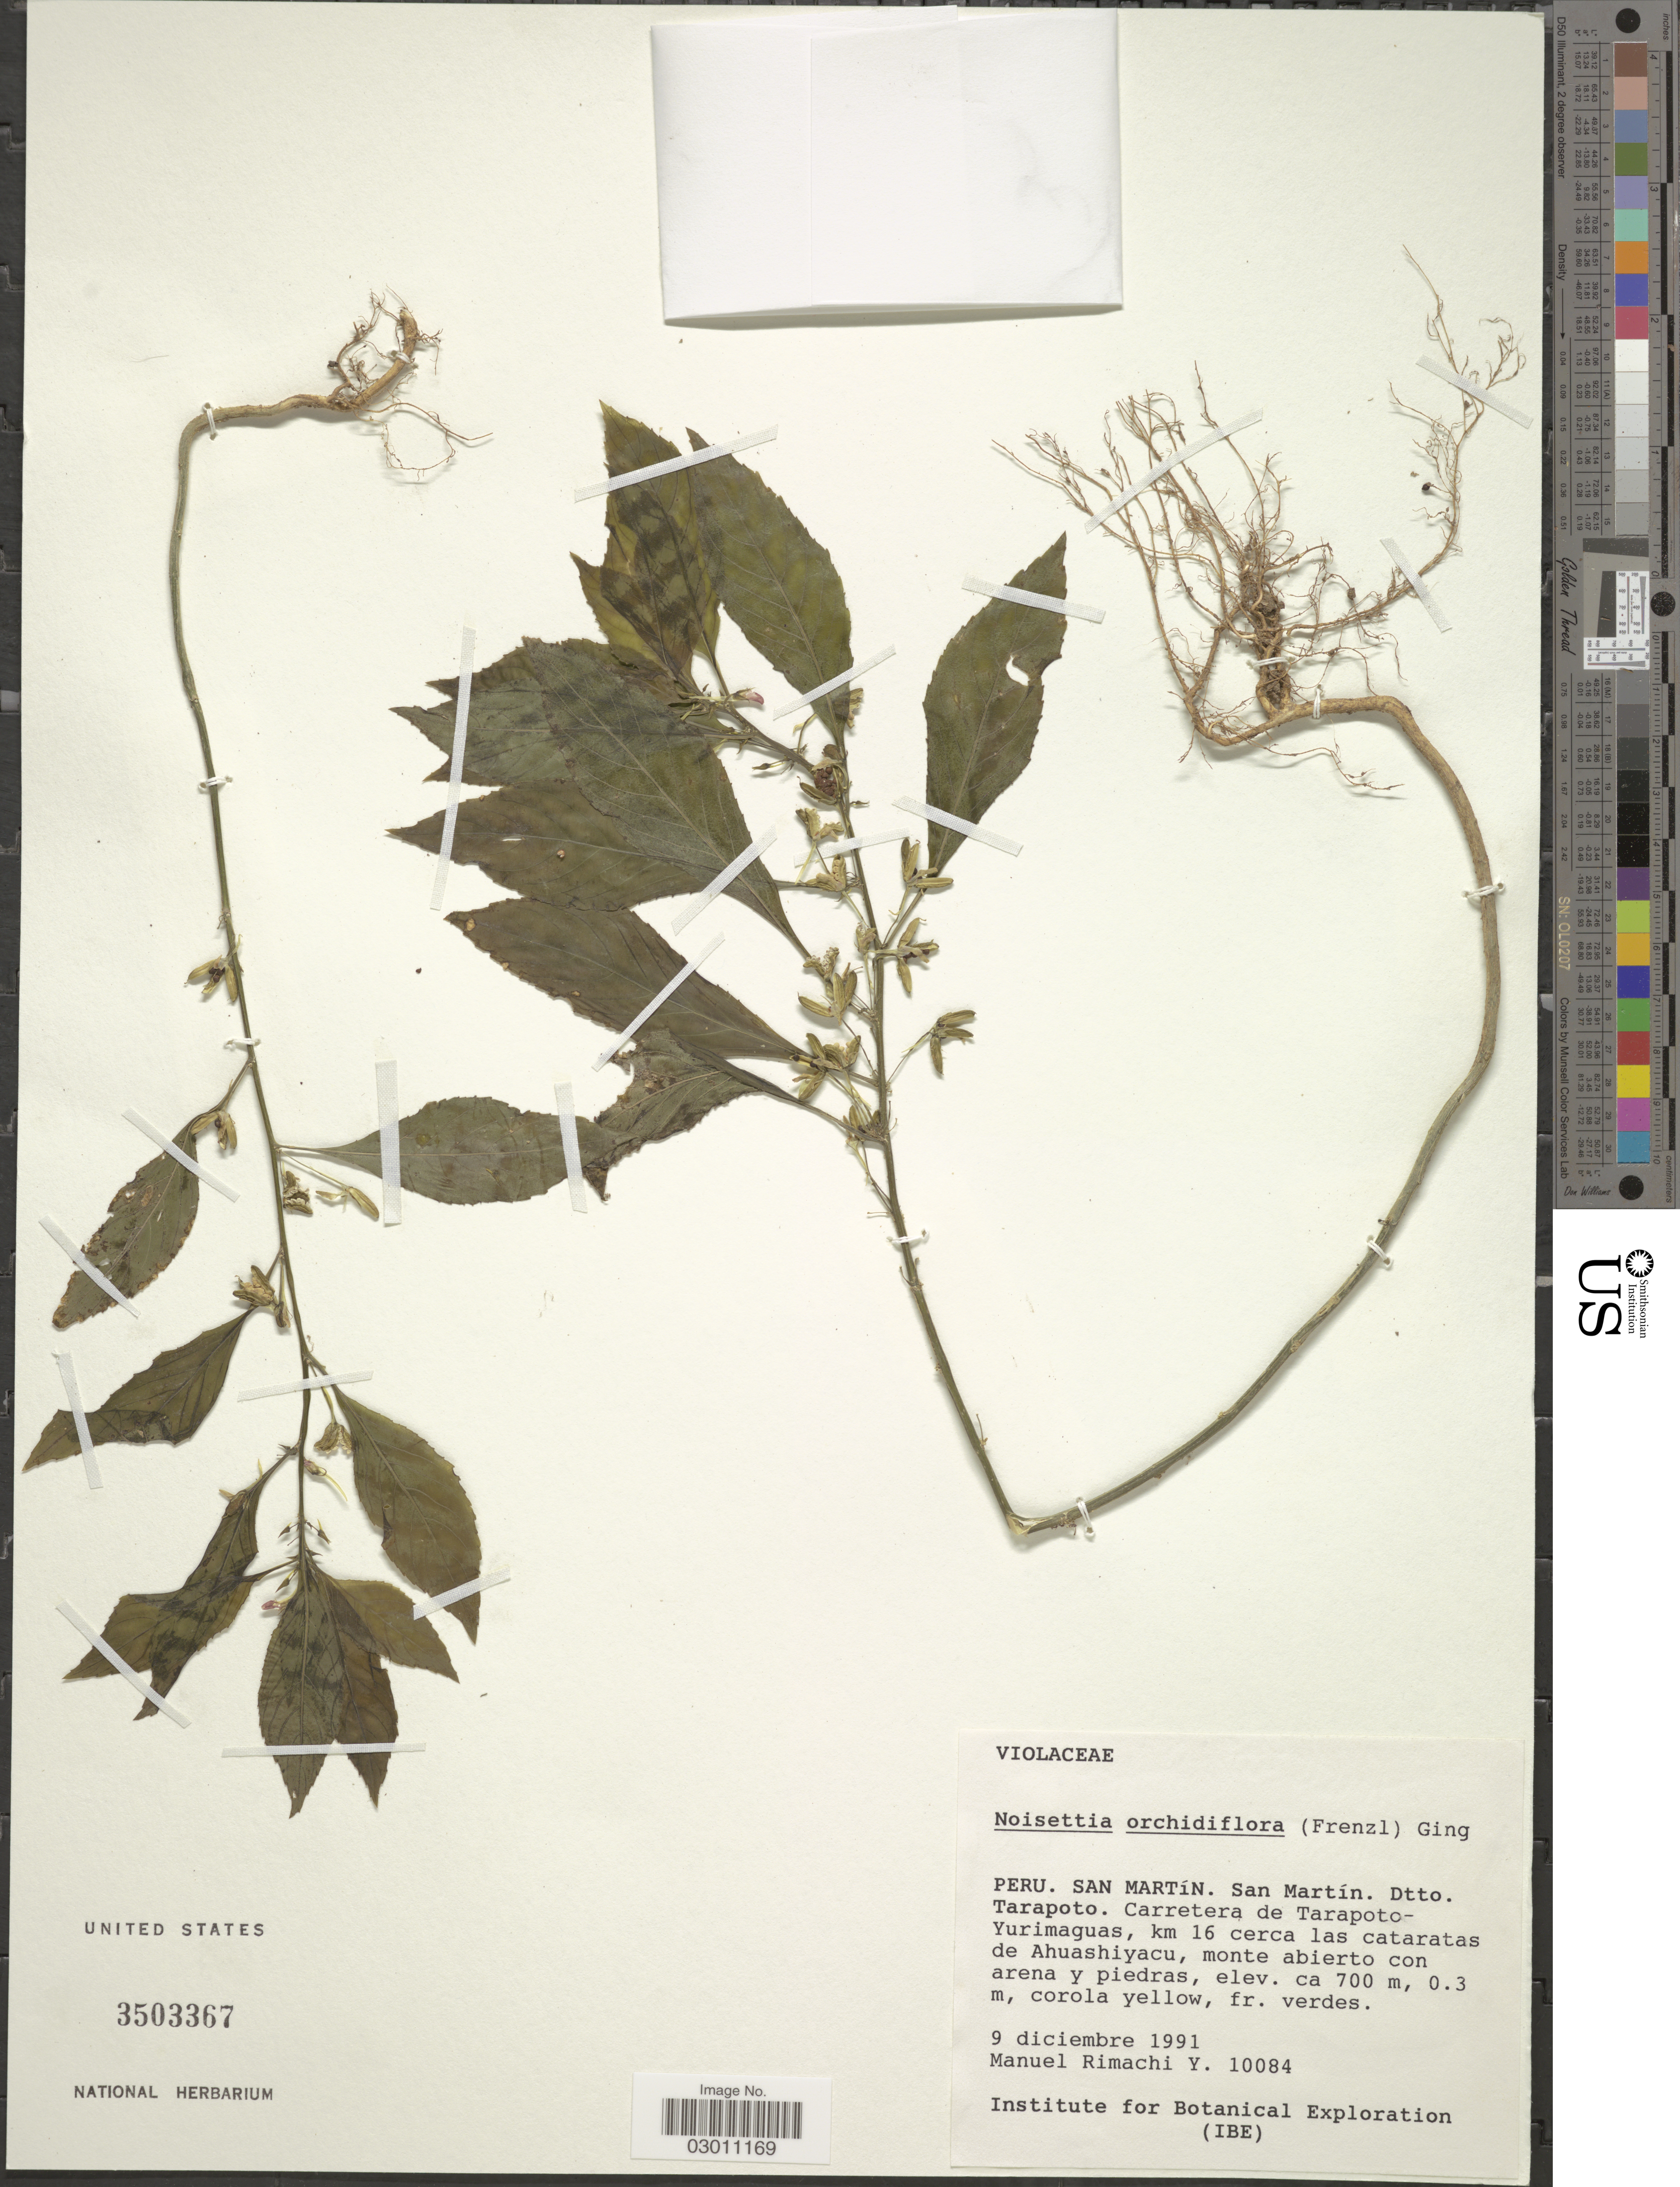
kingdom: Plantae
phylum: Tracheophyta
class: Magnoliopsida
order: Malpighiales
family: Violaceae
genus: Noisettia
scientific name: Noisettia orchidiflora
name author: (Rudge) Ging.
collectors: M. Rimachi Y.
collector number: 10084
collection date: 1991-12-09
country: Peru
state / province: San Martín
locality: San Martín. Dtto. Tarapoto. Carretera de Tarapoto-Yurimaguas, km 16 cerca las cataratas de Ahuashiyacu, monte abierto con arena y piedras.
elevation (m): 700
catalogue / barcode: US 3503367